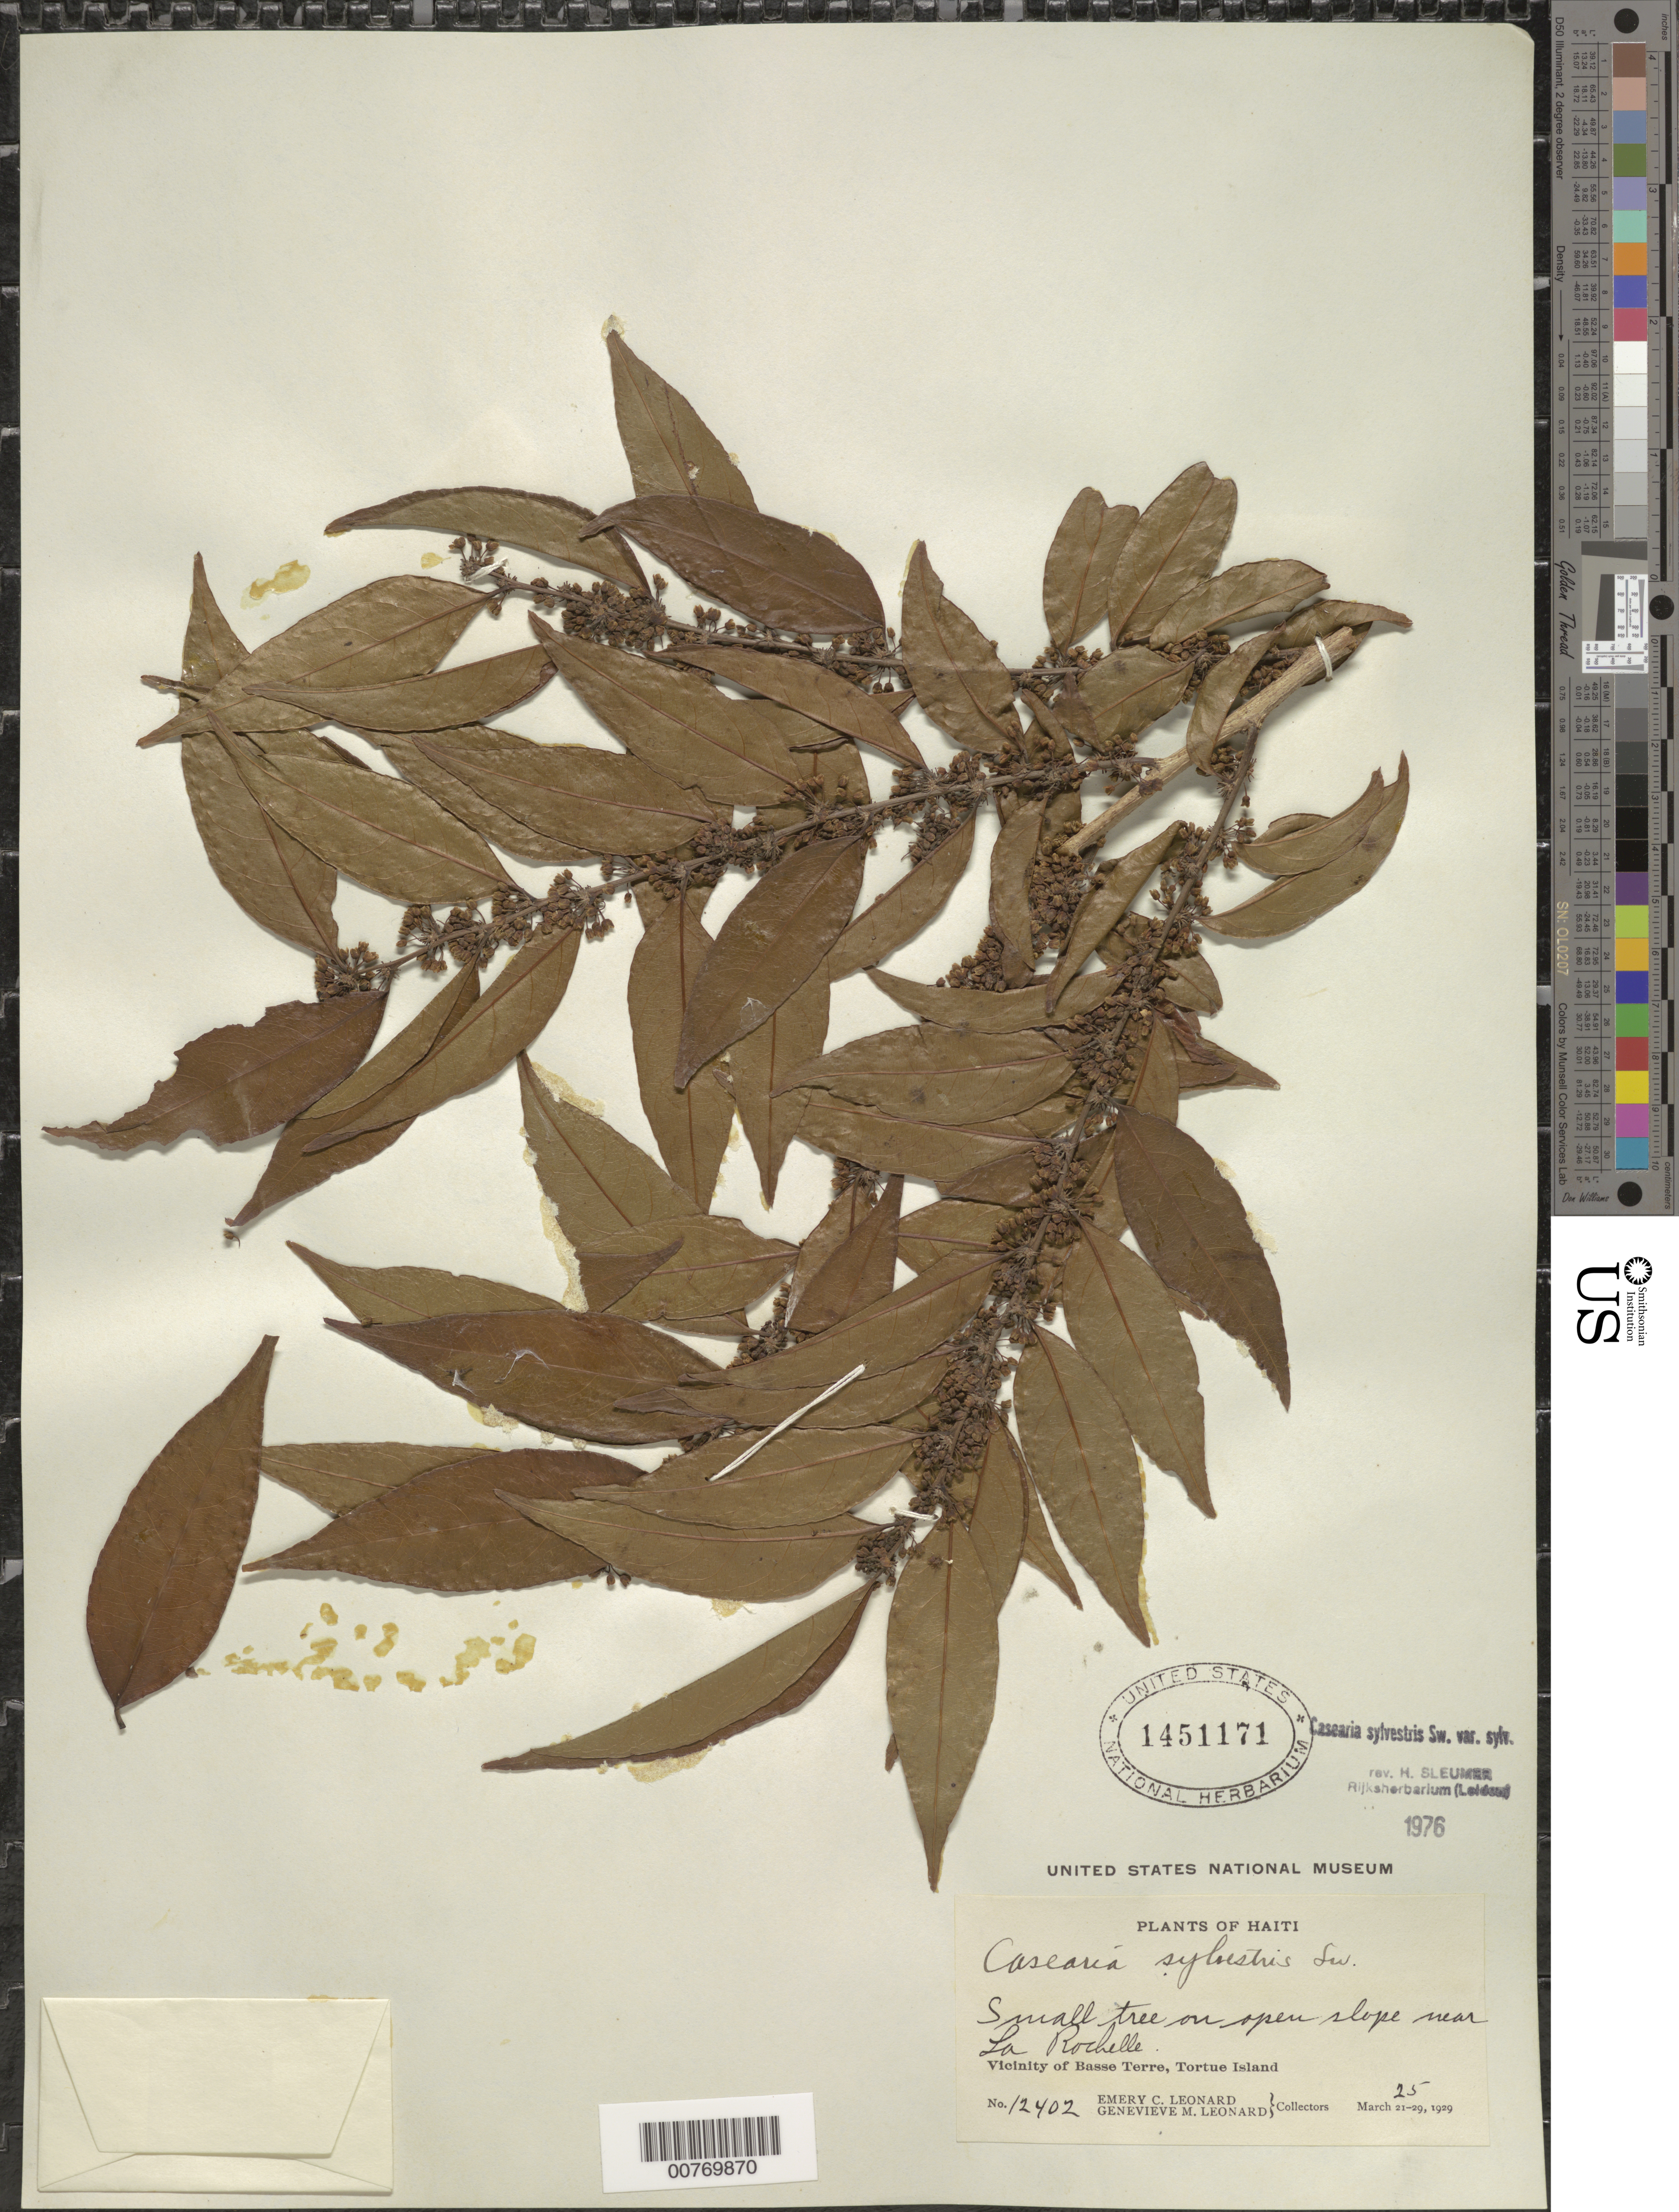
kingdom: Plantae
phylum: Tracheophyta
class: Magnoliopsida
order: Malpighiales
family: Salicaceae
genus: Casearia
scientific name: Casearia sylvestris var. sylvestris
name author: Sw.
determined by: Sleumer, H. O.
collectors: E. C. Leonard & G. M. Leonard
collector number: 12402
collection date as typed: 25 Mar 1929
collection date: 1929-03-25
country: Haiti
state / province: Nord-Óuest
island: Île de la Tortue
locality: Vicinity of Basse Terre, Tortue Island, La Rochelle.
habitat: Open slope near La Rochelle.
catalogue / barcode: US 1451171